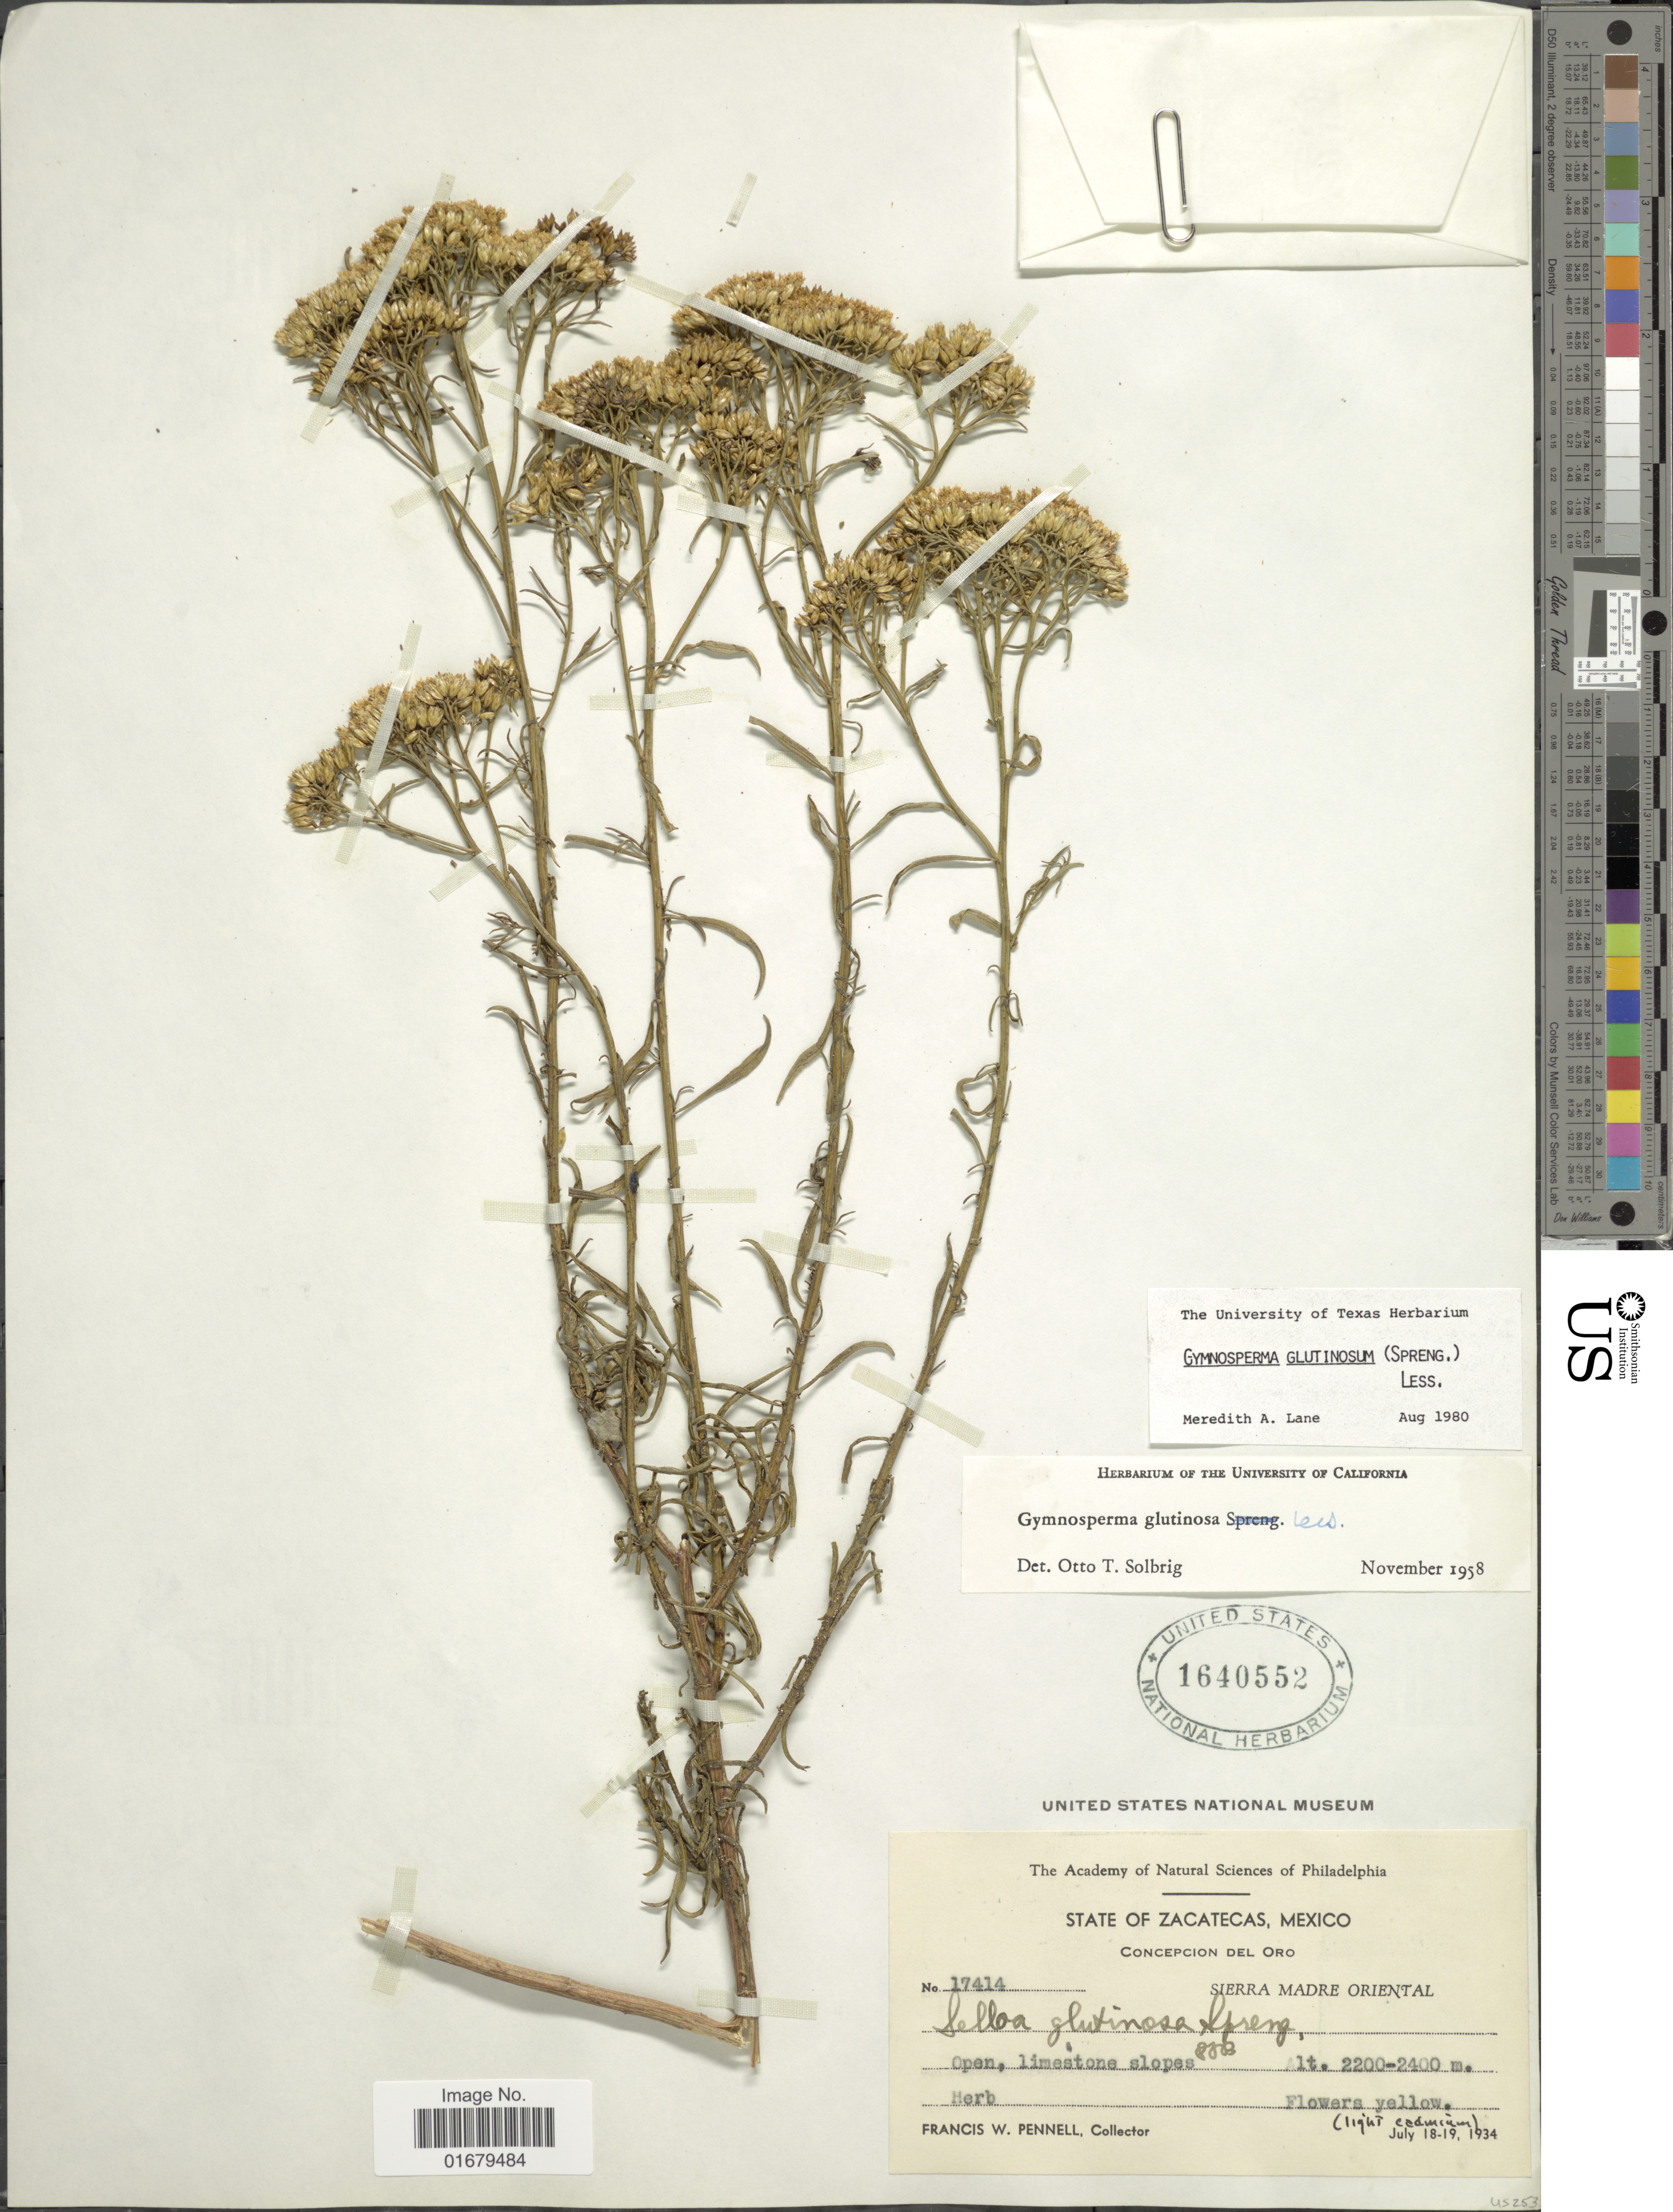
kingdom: Plantae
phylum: Tracheophyta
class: Magnoliopsida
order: Asterales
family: Asteraceae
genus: Gymnosperma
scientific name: Gymnosperma glutinosum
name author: (Spreng.) Less.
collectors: F. W. Pennell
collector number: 17414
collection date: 1934-07-18/1934-07-19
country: Mexico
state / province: Zacatecas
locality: Concepcion Del Oro, Sierra Madre Oriental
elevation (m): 2200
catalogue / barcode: US 1640552